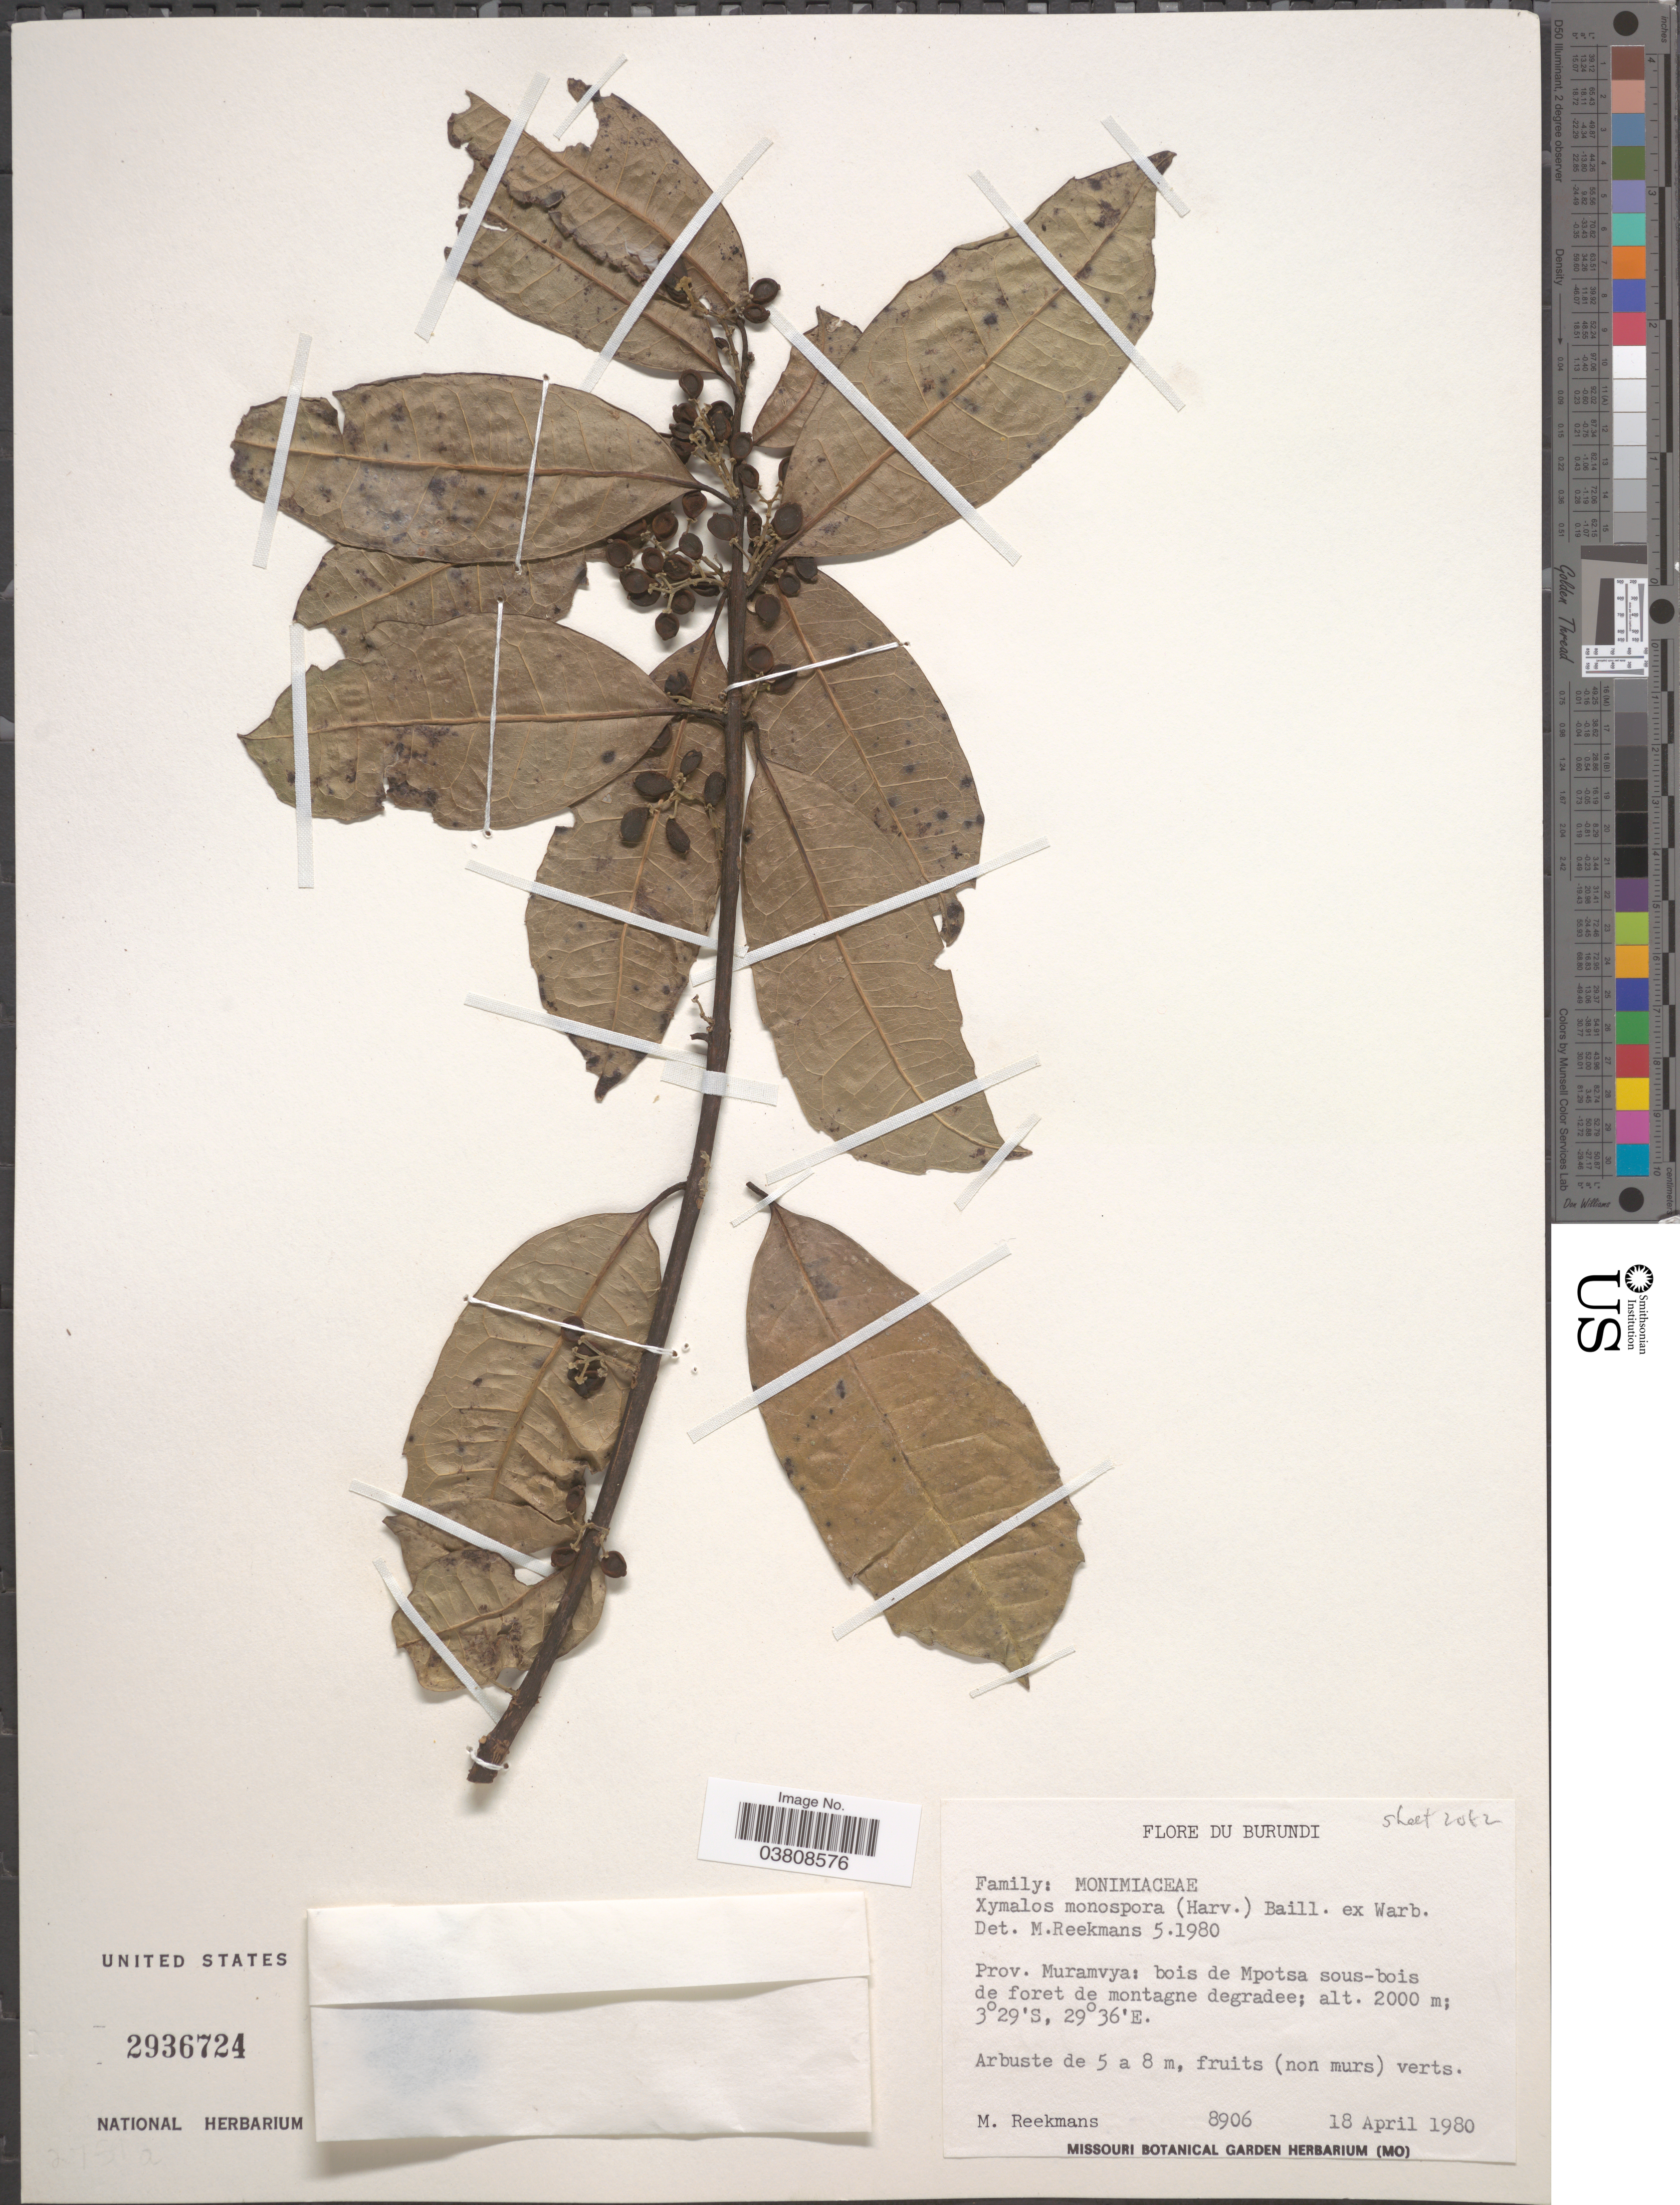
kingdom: Plantae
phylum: Tracheophyta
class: Magnoliopsida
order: Laurales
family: Monimiaceae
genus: Xymalos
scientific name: Xymalos monospora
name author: (Harv.) Baill.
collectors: M. Reekmans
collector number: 8906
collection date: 1980-04-18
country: Burundi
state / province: Muramvya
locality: Bois de Mpotsa sous-bois de foret de montagne degradee.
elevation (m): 2000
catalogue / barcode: US 2936724